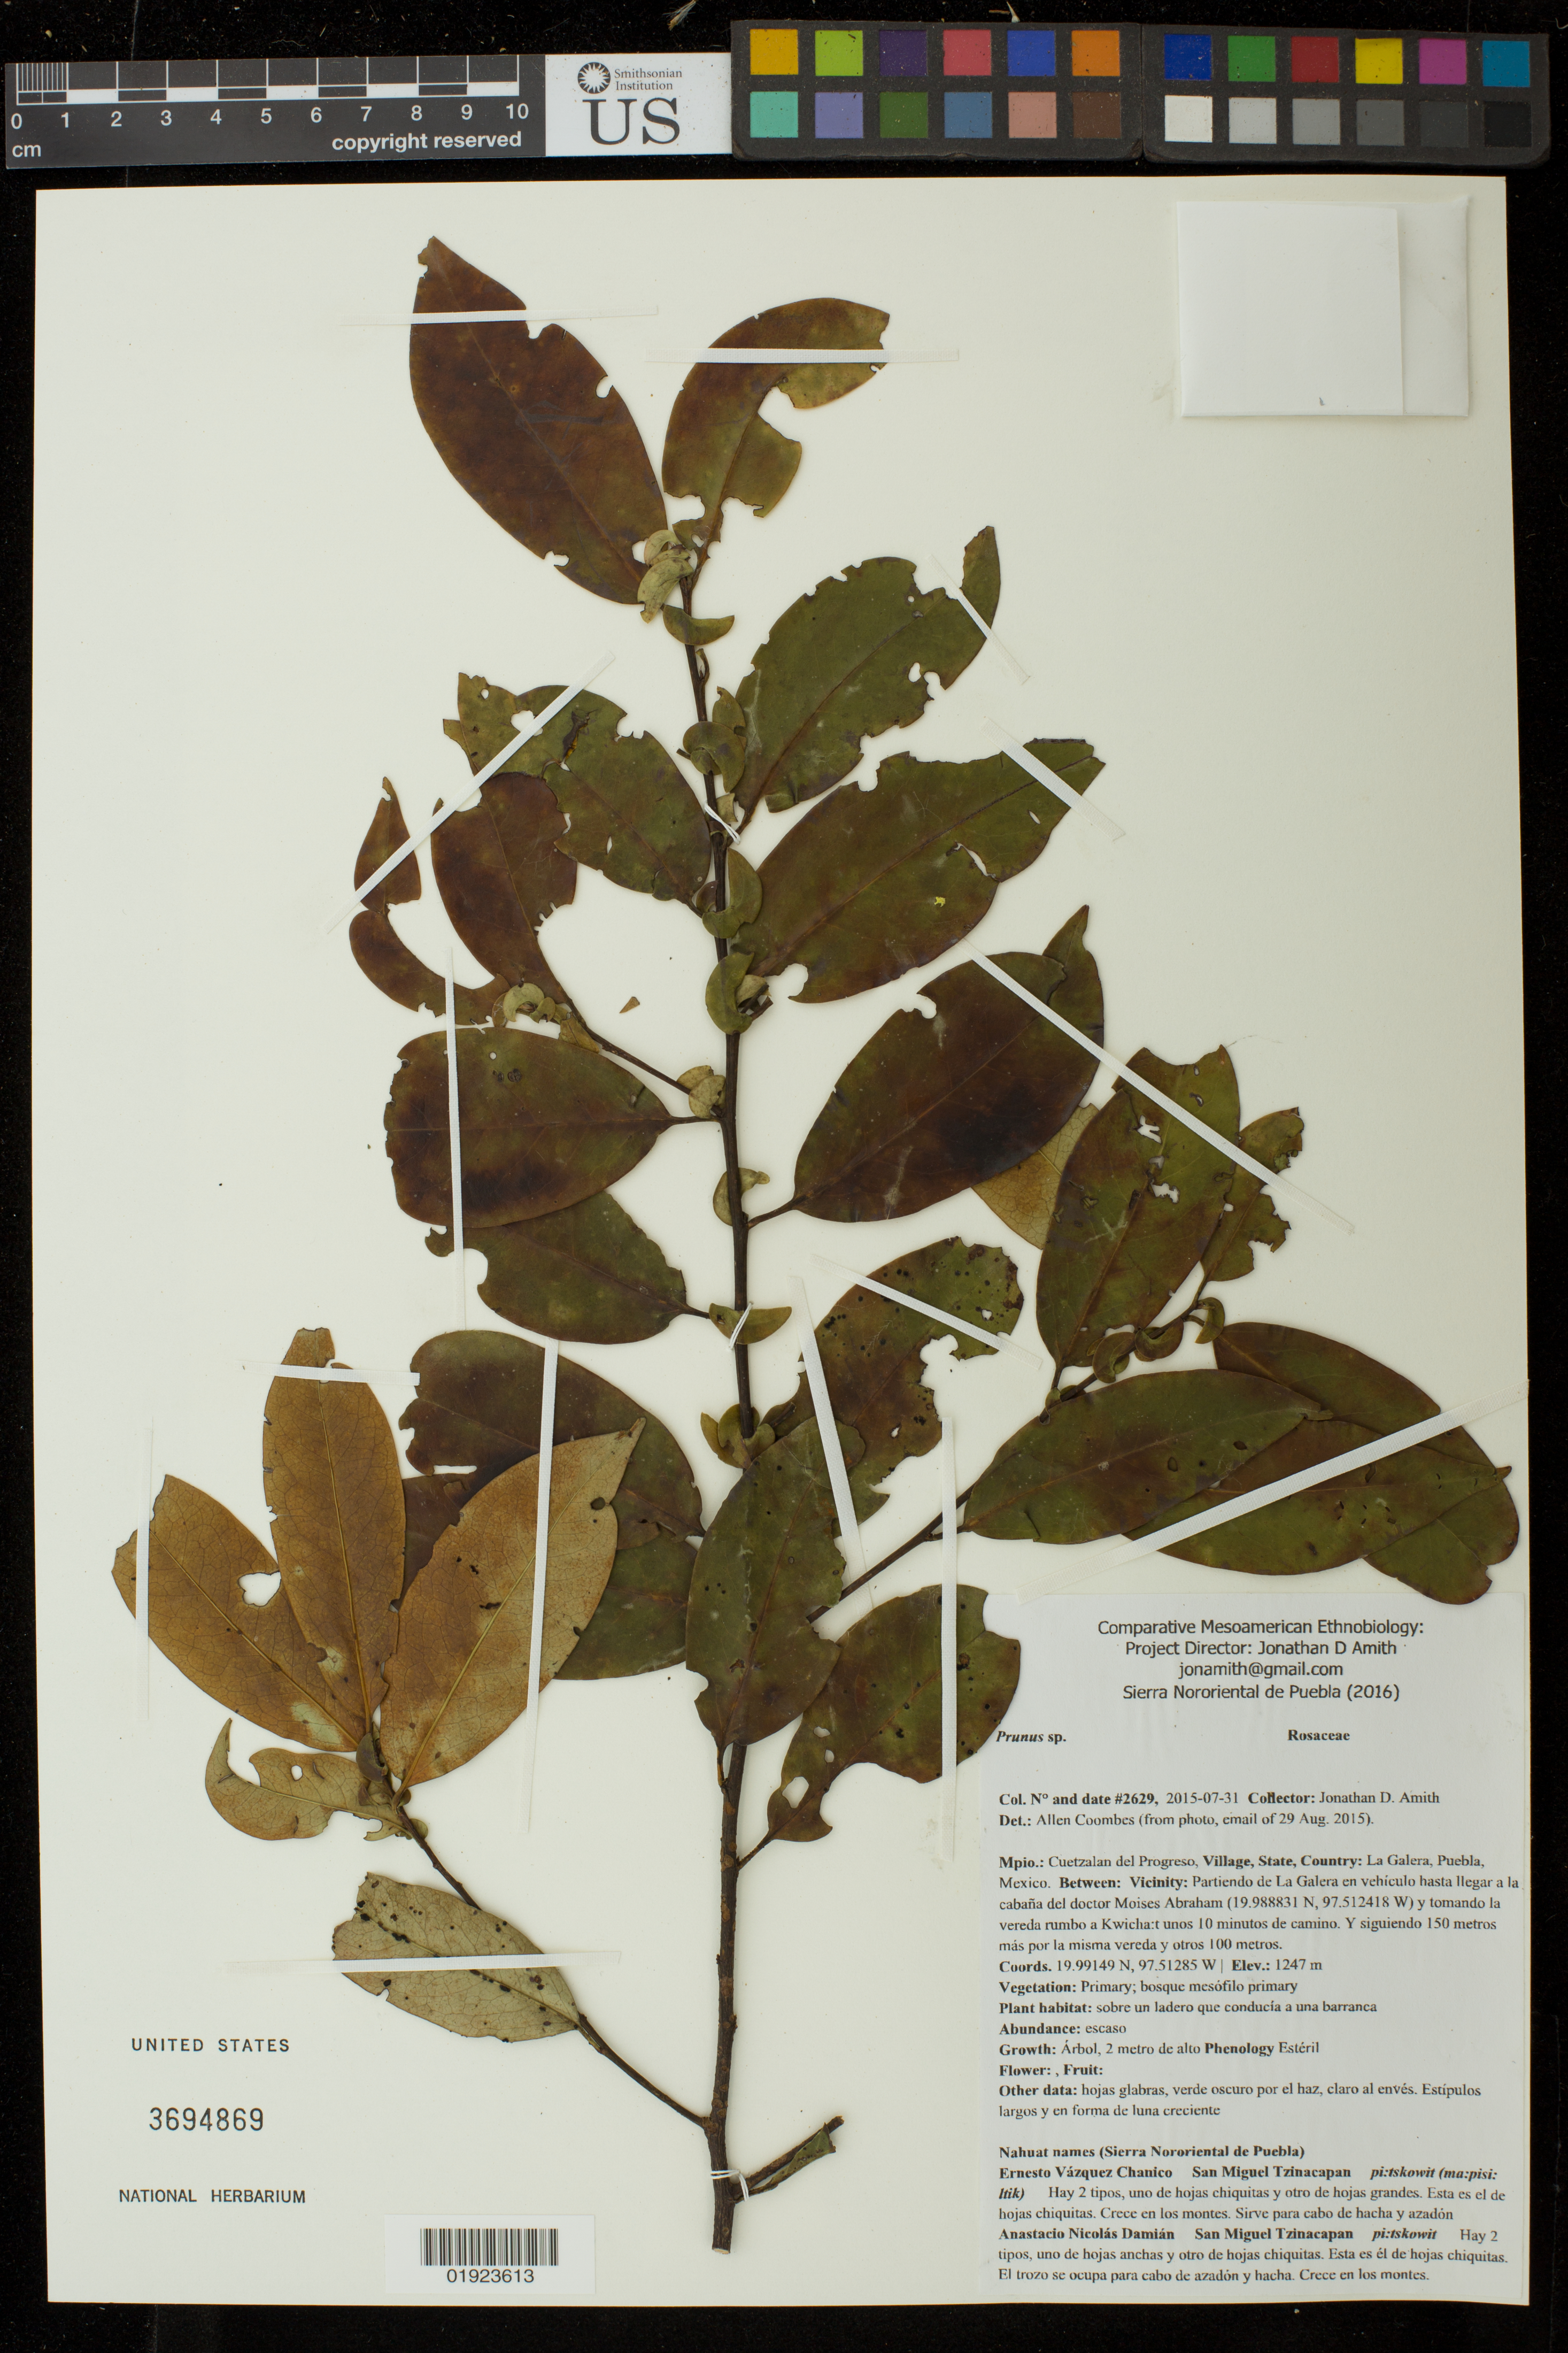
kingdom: Plantae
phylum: Tracheophyta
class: Magnoliopsida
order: Rosales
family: Rosaceae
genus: Prunus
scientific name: Prunus sp.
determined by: Coombes, Allen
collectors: J. D. Amith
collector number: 2629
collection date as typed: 2015-07-31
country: Mexico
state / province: Puebla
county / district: Cuetzalan del Progreso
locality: La Galera, Puebla, Mexico, Partiendo de La Galera en vehiculo hasta Ilegar a la cabana del doctor Moises Abraham (19.988831 N, 97.512418 W) y tomando la vereda rumbo a Kwich:t unos 10 minutos de camino. Y siguiendo 150 metros mas por la misma vereda y otros 100 metros.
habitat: primary; bosque mesofilo primary, sobre un ladero que conducia a una brranca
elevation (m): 1247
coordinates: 19.99149N, 97.51285W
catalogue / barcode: US 3694869